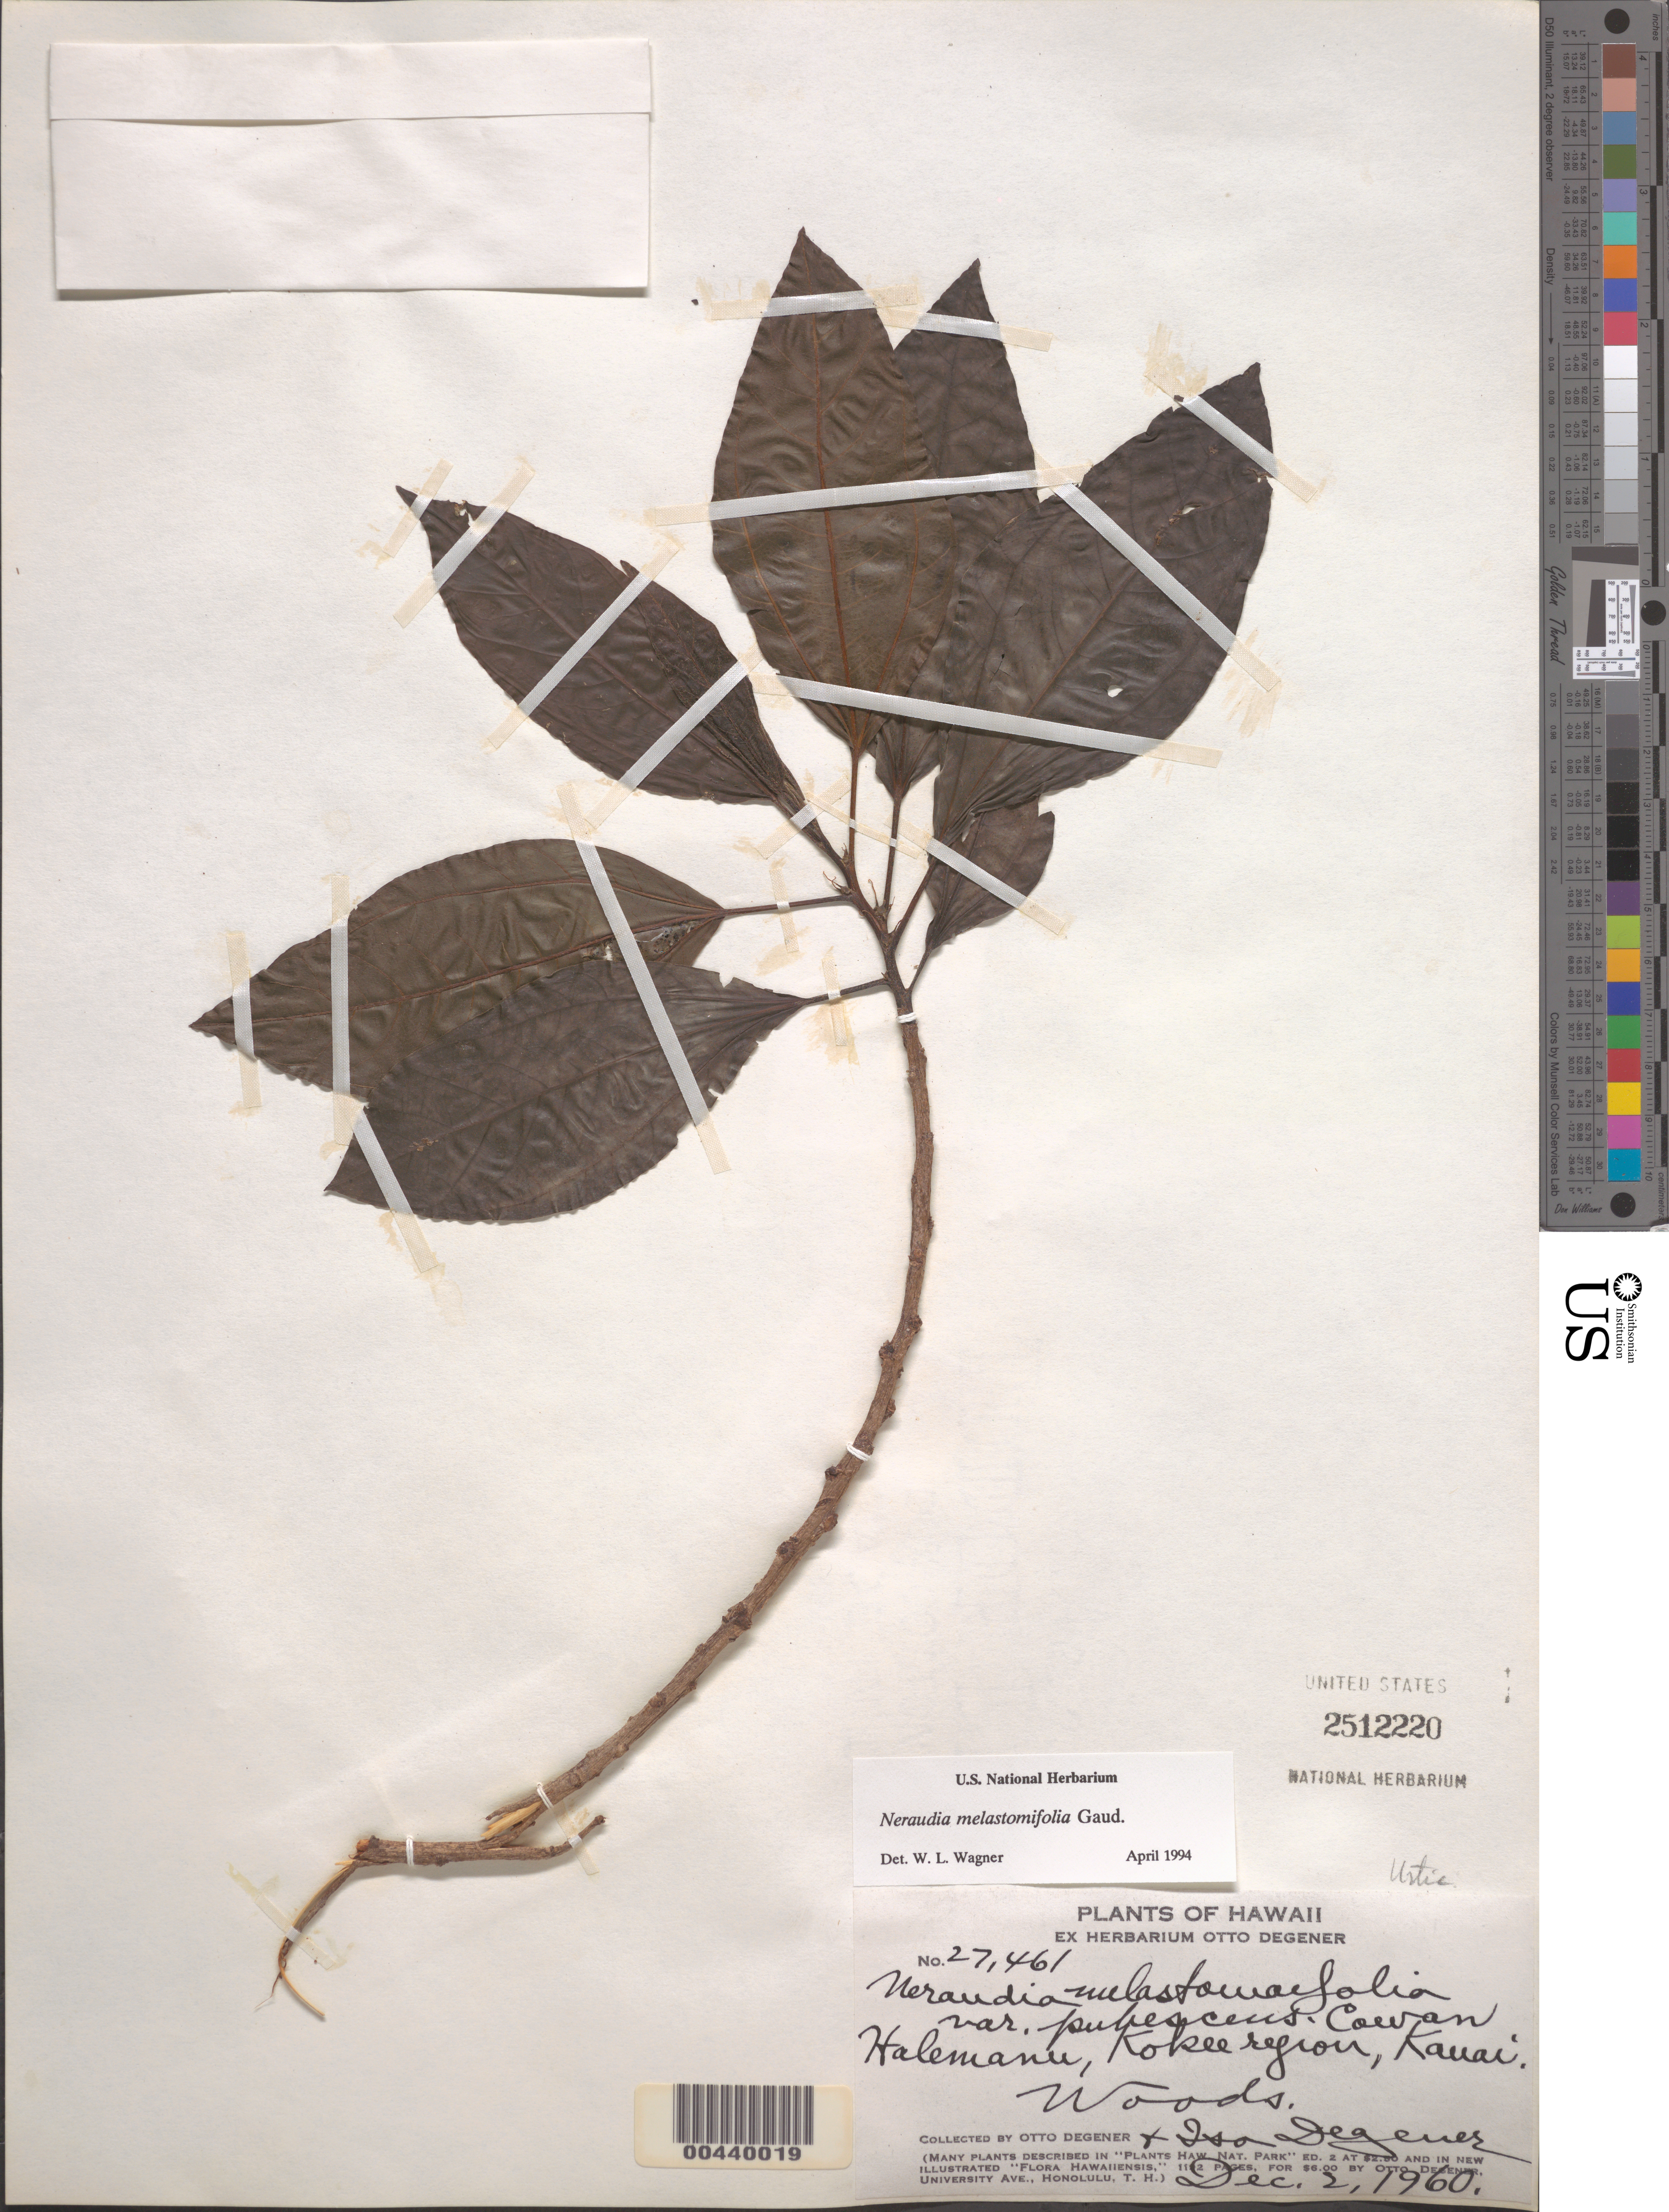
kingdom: Plantae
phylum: Tracheophyta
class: Magnoliopsida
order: Rosales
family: Urticaceae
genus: Neraudia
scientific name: Neraudia melastomifolia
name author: Gaudich.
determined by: Wagner, W. L., (BOT), Smithsonian Institution - National Museum of Natural History (UNITED STATES)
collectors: O. Degener & I. Degener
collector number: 27461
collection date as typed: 2 Dec 1960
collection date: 1960-12-02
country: United States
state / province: Hawaii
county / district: Kauai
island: Kaua'i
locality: Halemanu, Kokee region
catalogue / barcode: US 2512220